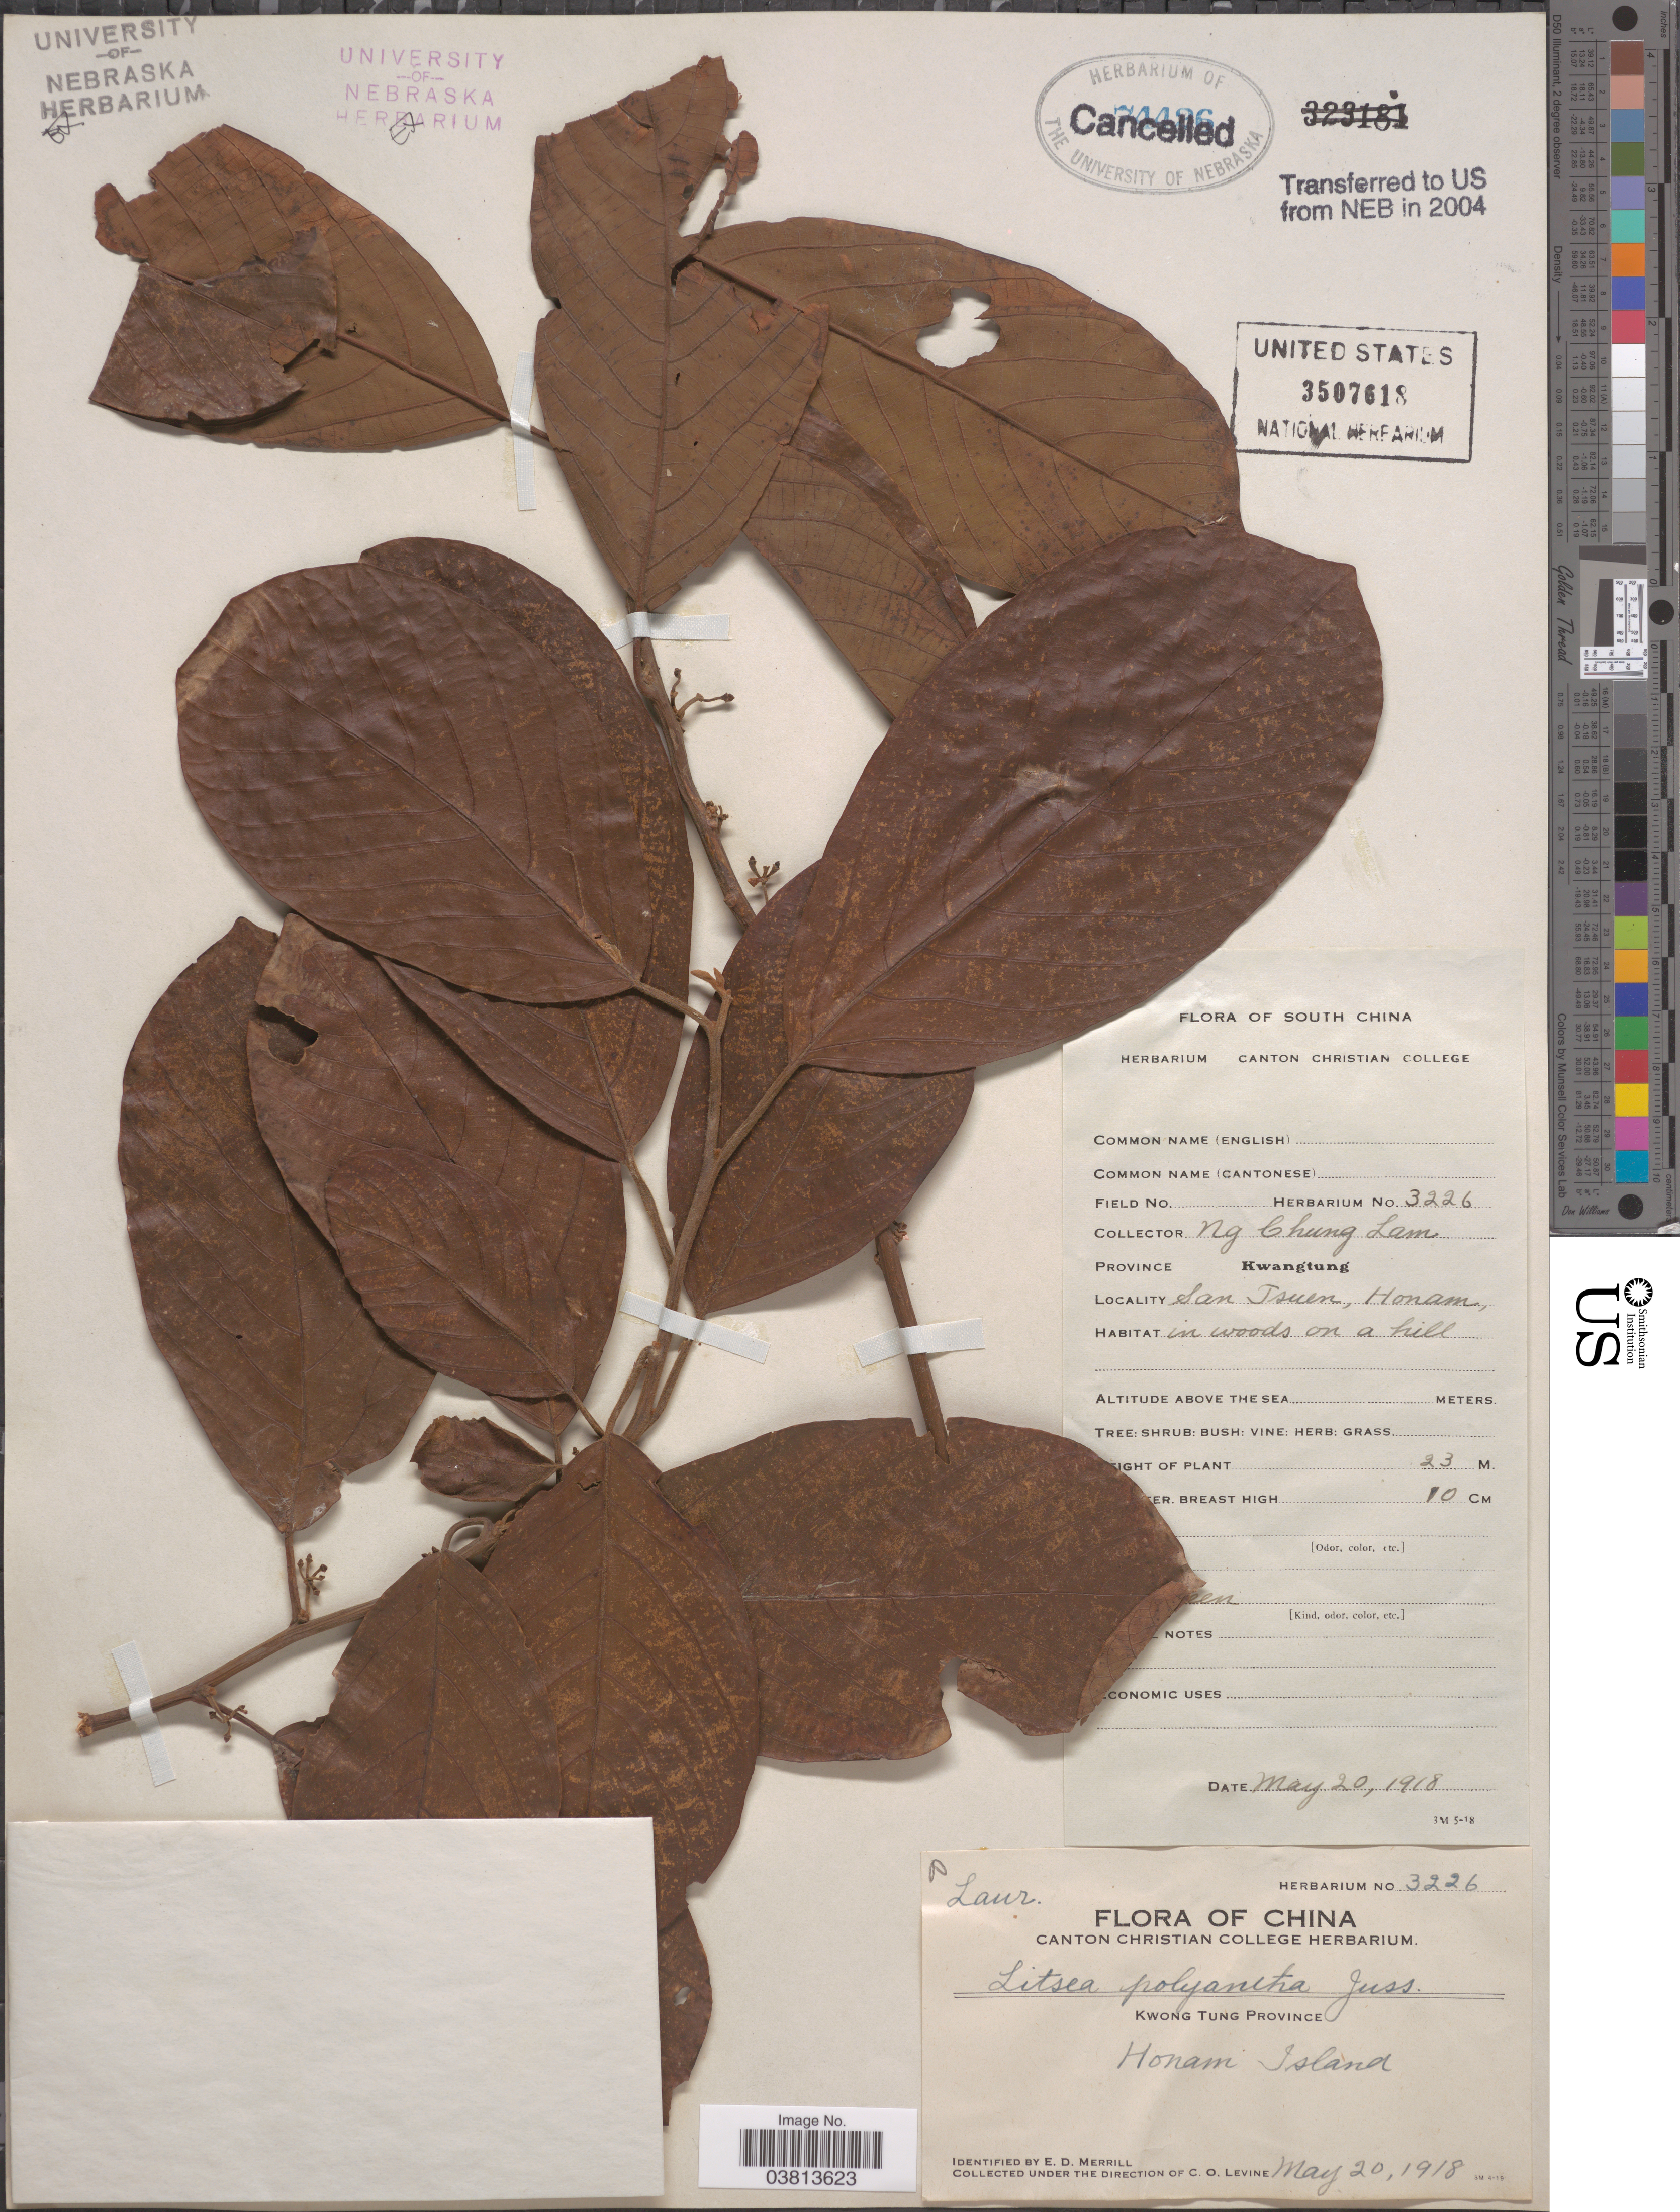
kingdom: Plantae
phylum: Tracheophyta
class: Magnoliopsida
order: Laurales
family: Lauraceae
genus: Litsea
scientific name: Litsea monopetala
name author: (Roxb.) Pers.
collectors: N. C. Lam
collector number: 3226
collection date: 1918-05-20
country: China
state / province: Guangdong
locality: South China. Province Kwangtung. San Tsuen, Honam Island. On a hill.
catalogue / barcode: US 3507618